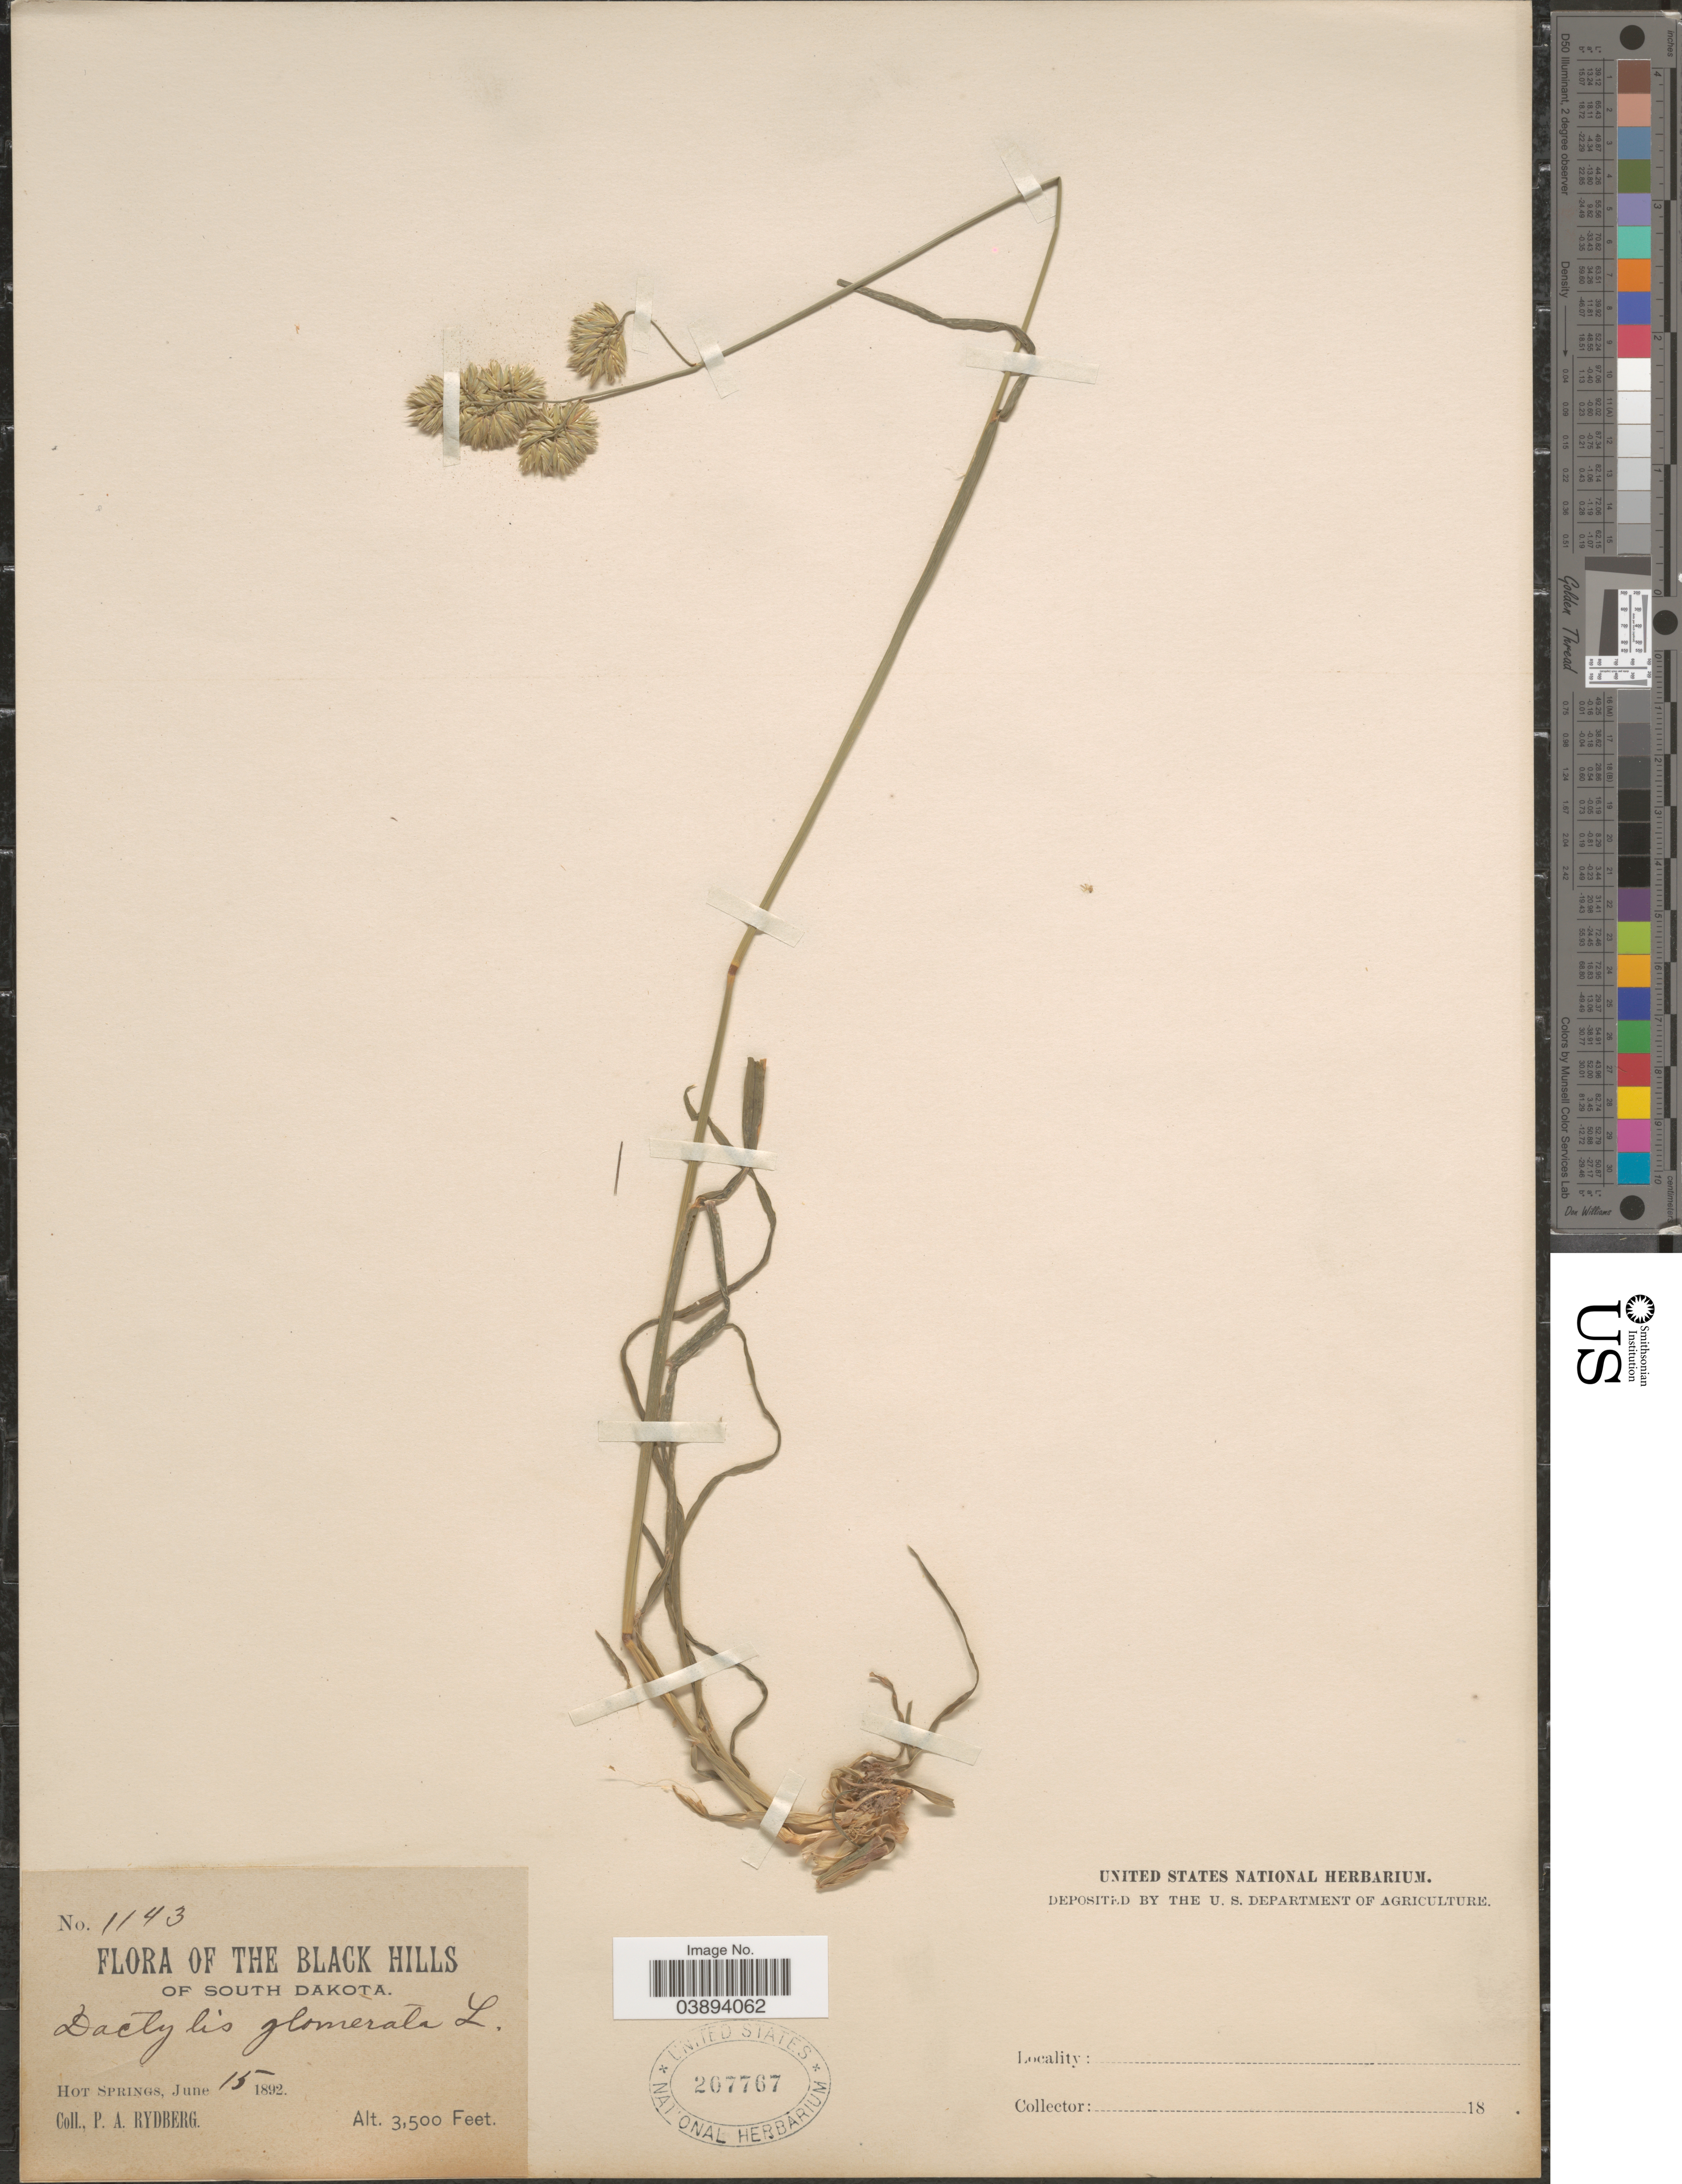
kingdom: Plantae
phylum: Tracheophyta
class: Liliopsida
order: Poales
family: Poaceae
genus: Dactylis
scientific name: Dactylis glomerata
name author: L.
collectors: P. A. Rydberg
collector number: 1143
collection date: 1892-06-15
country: United States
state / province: South Dakota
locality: The Black Hills of South Dakota. Hot Springs.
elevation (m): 1067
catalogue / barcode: US 207767